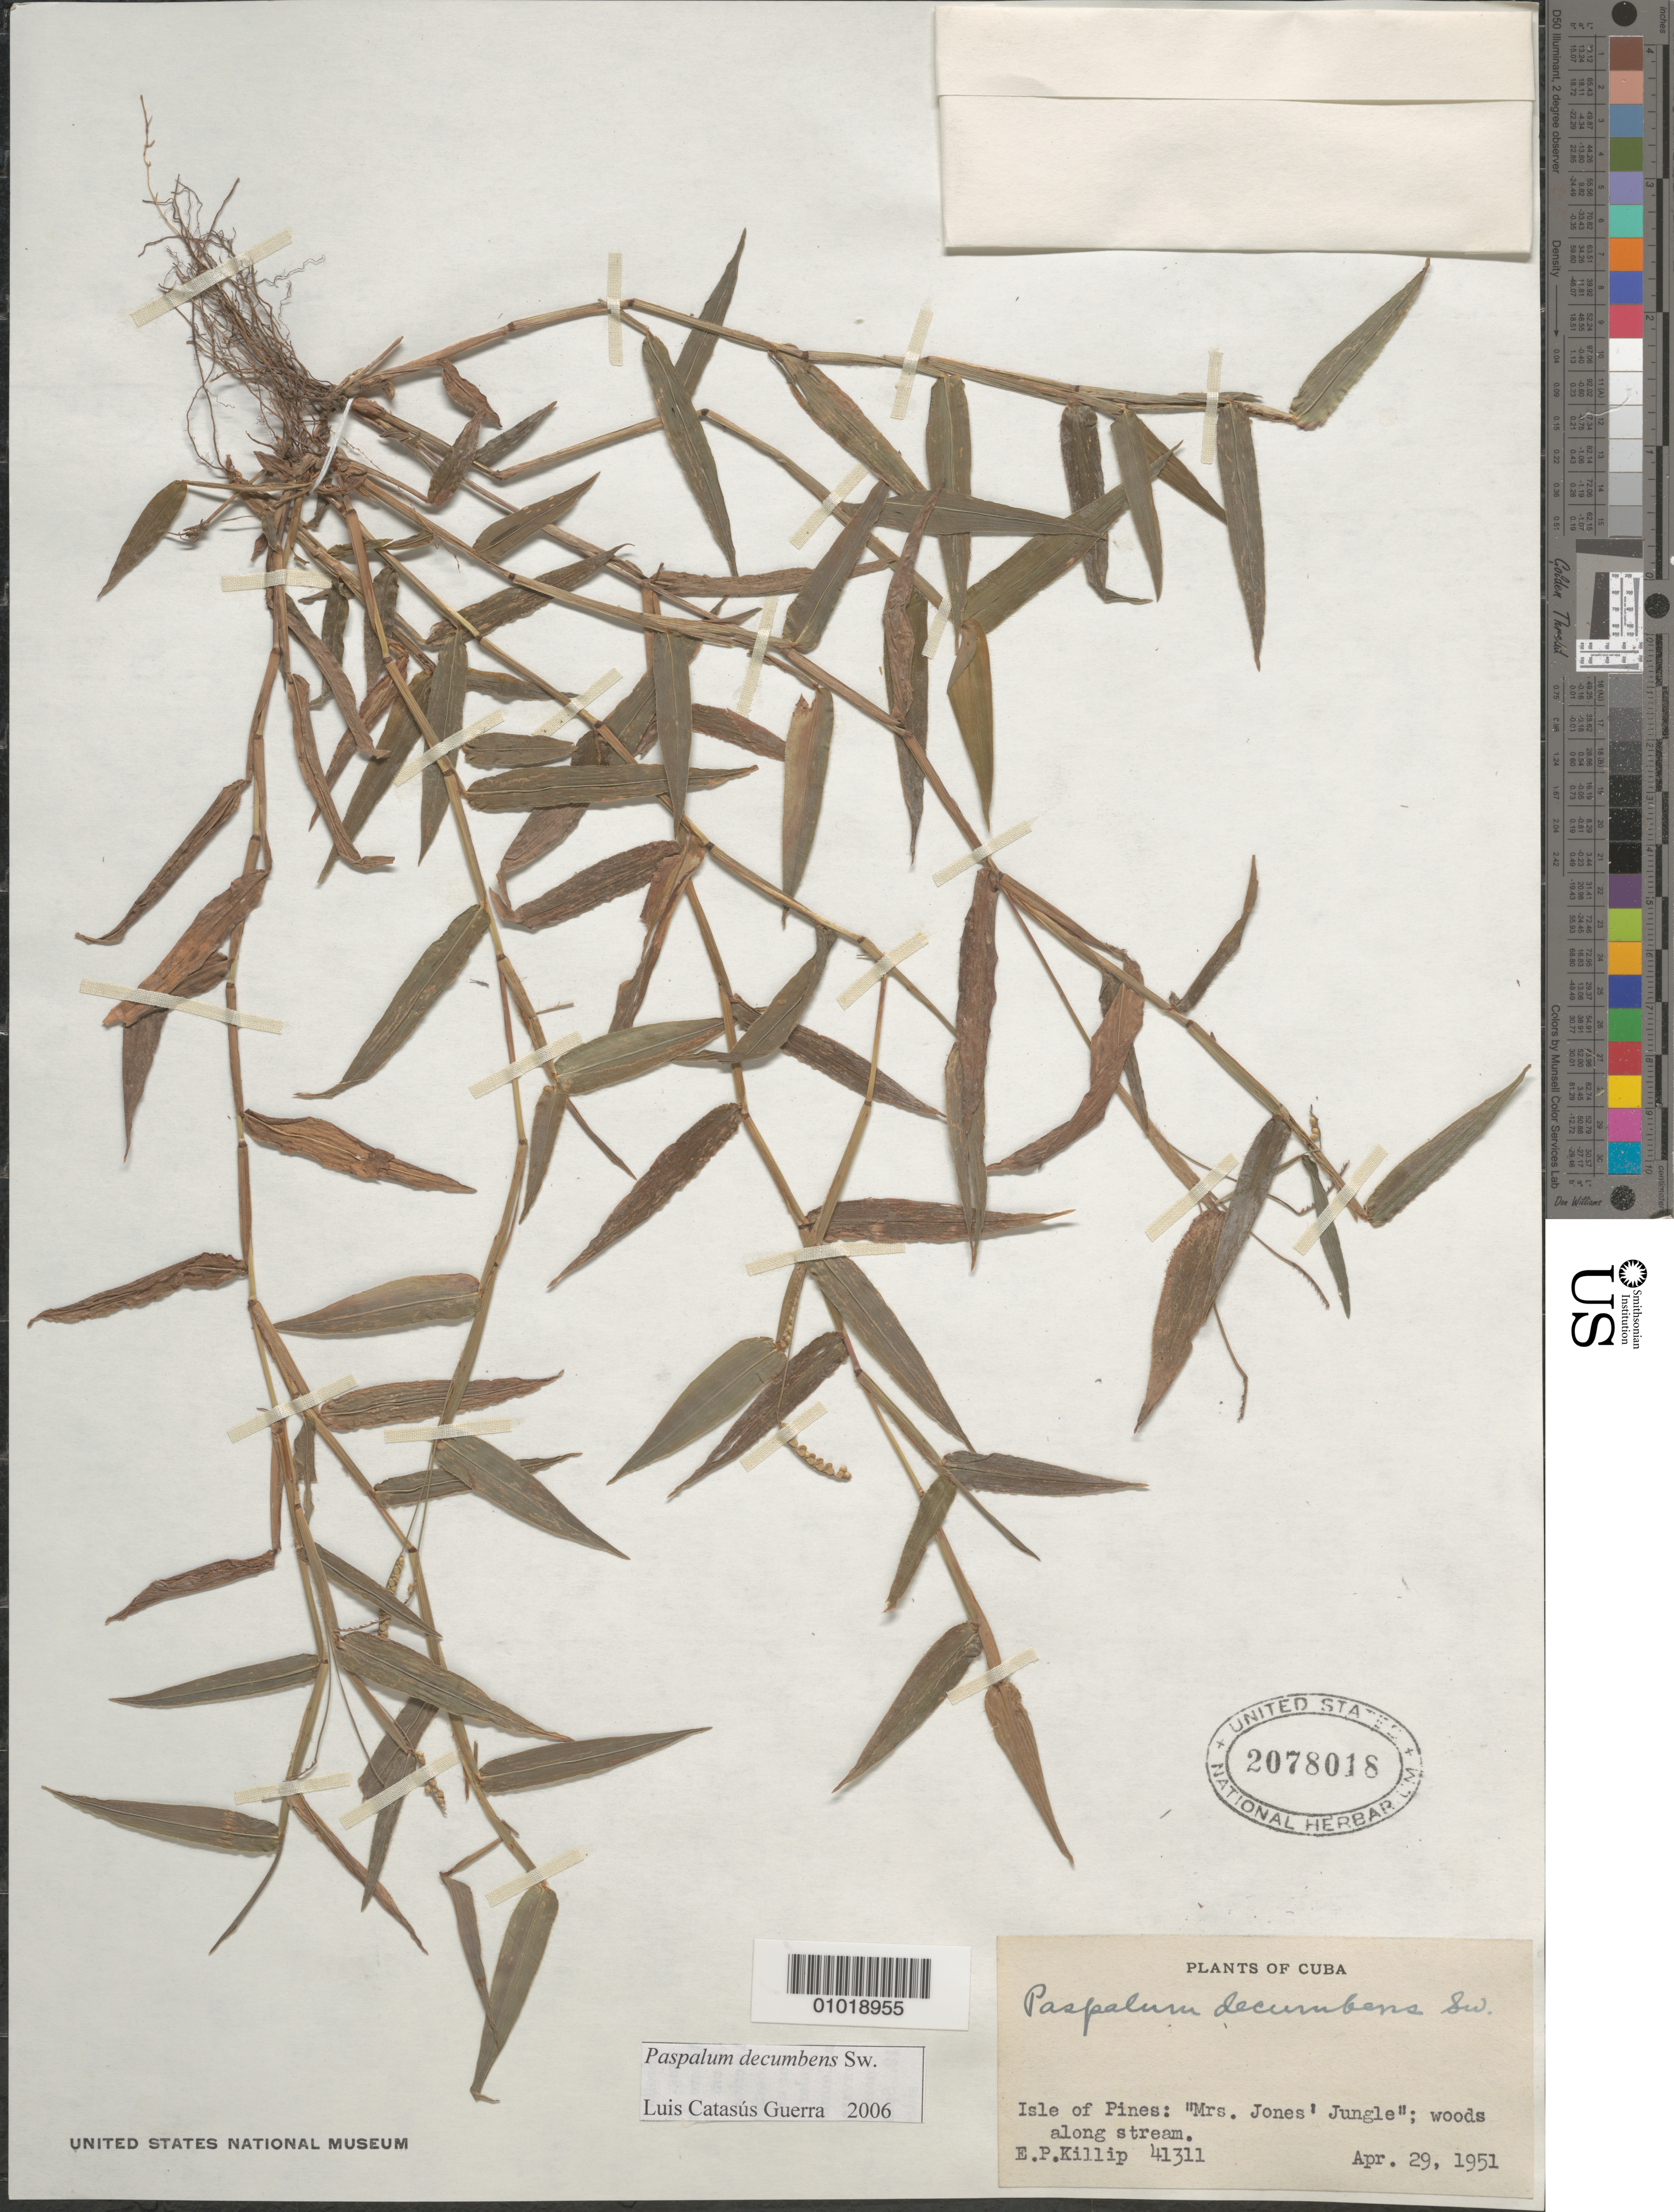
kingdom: Plantae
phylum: Tracheophyta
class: Liliopsida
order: Poales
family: Poaceae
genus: Paspalum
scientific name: Paspalum decumbens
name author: Sw.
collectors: E. P. Killip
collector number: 41311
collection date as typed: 29 Apr 1951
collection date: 1951-04-29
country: Cuba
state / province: Isla de la Juventud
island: Isla de la Juventud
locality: Mrs Jones' Jungle, Santa Fe, Isle of Pines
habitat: Woods along stream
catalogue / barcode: US 2078018